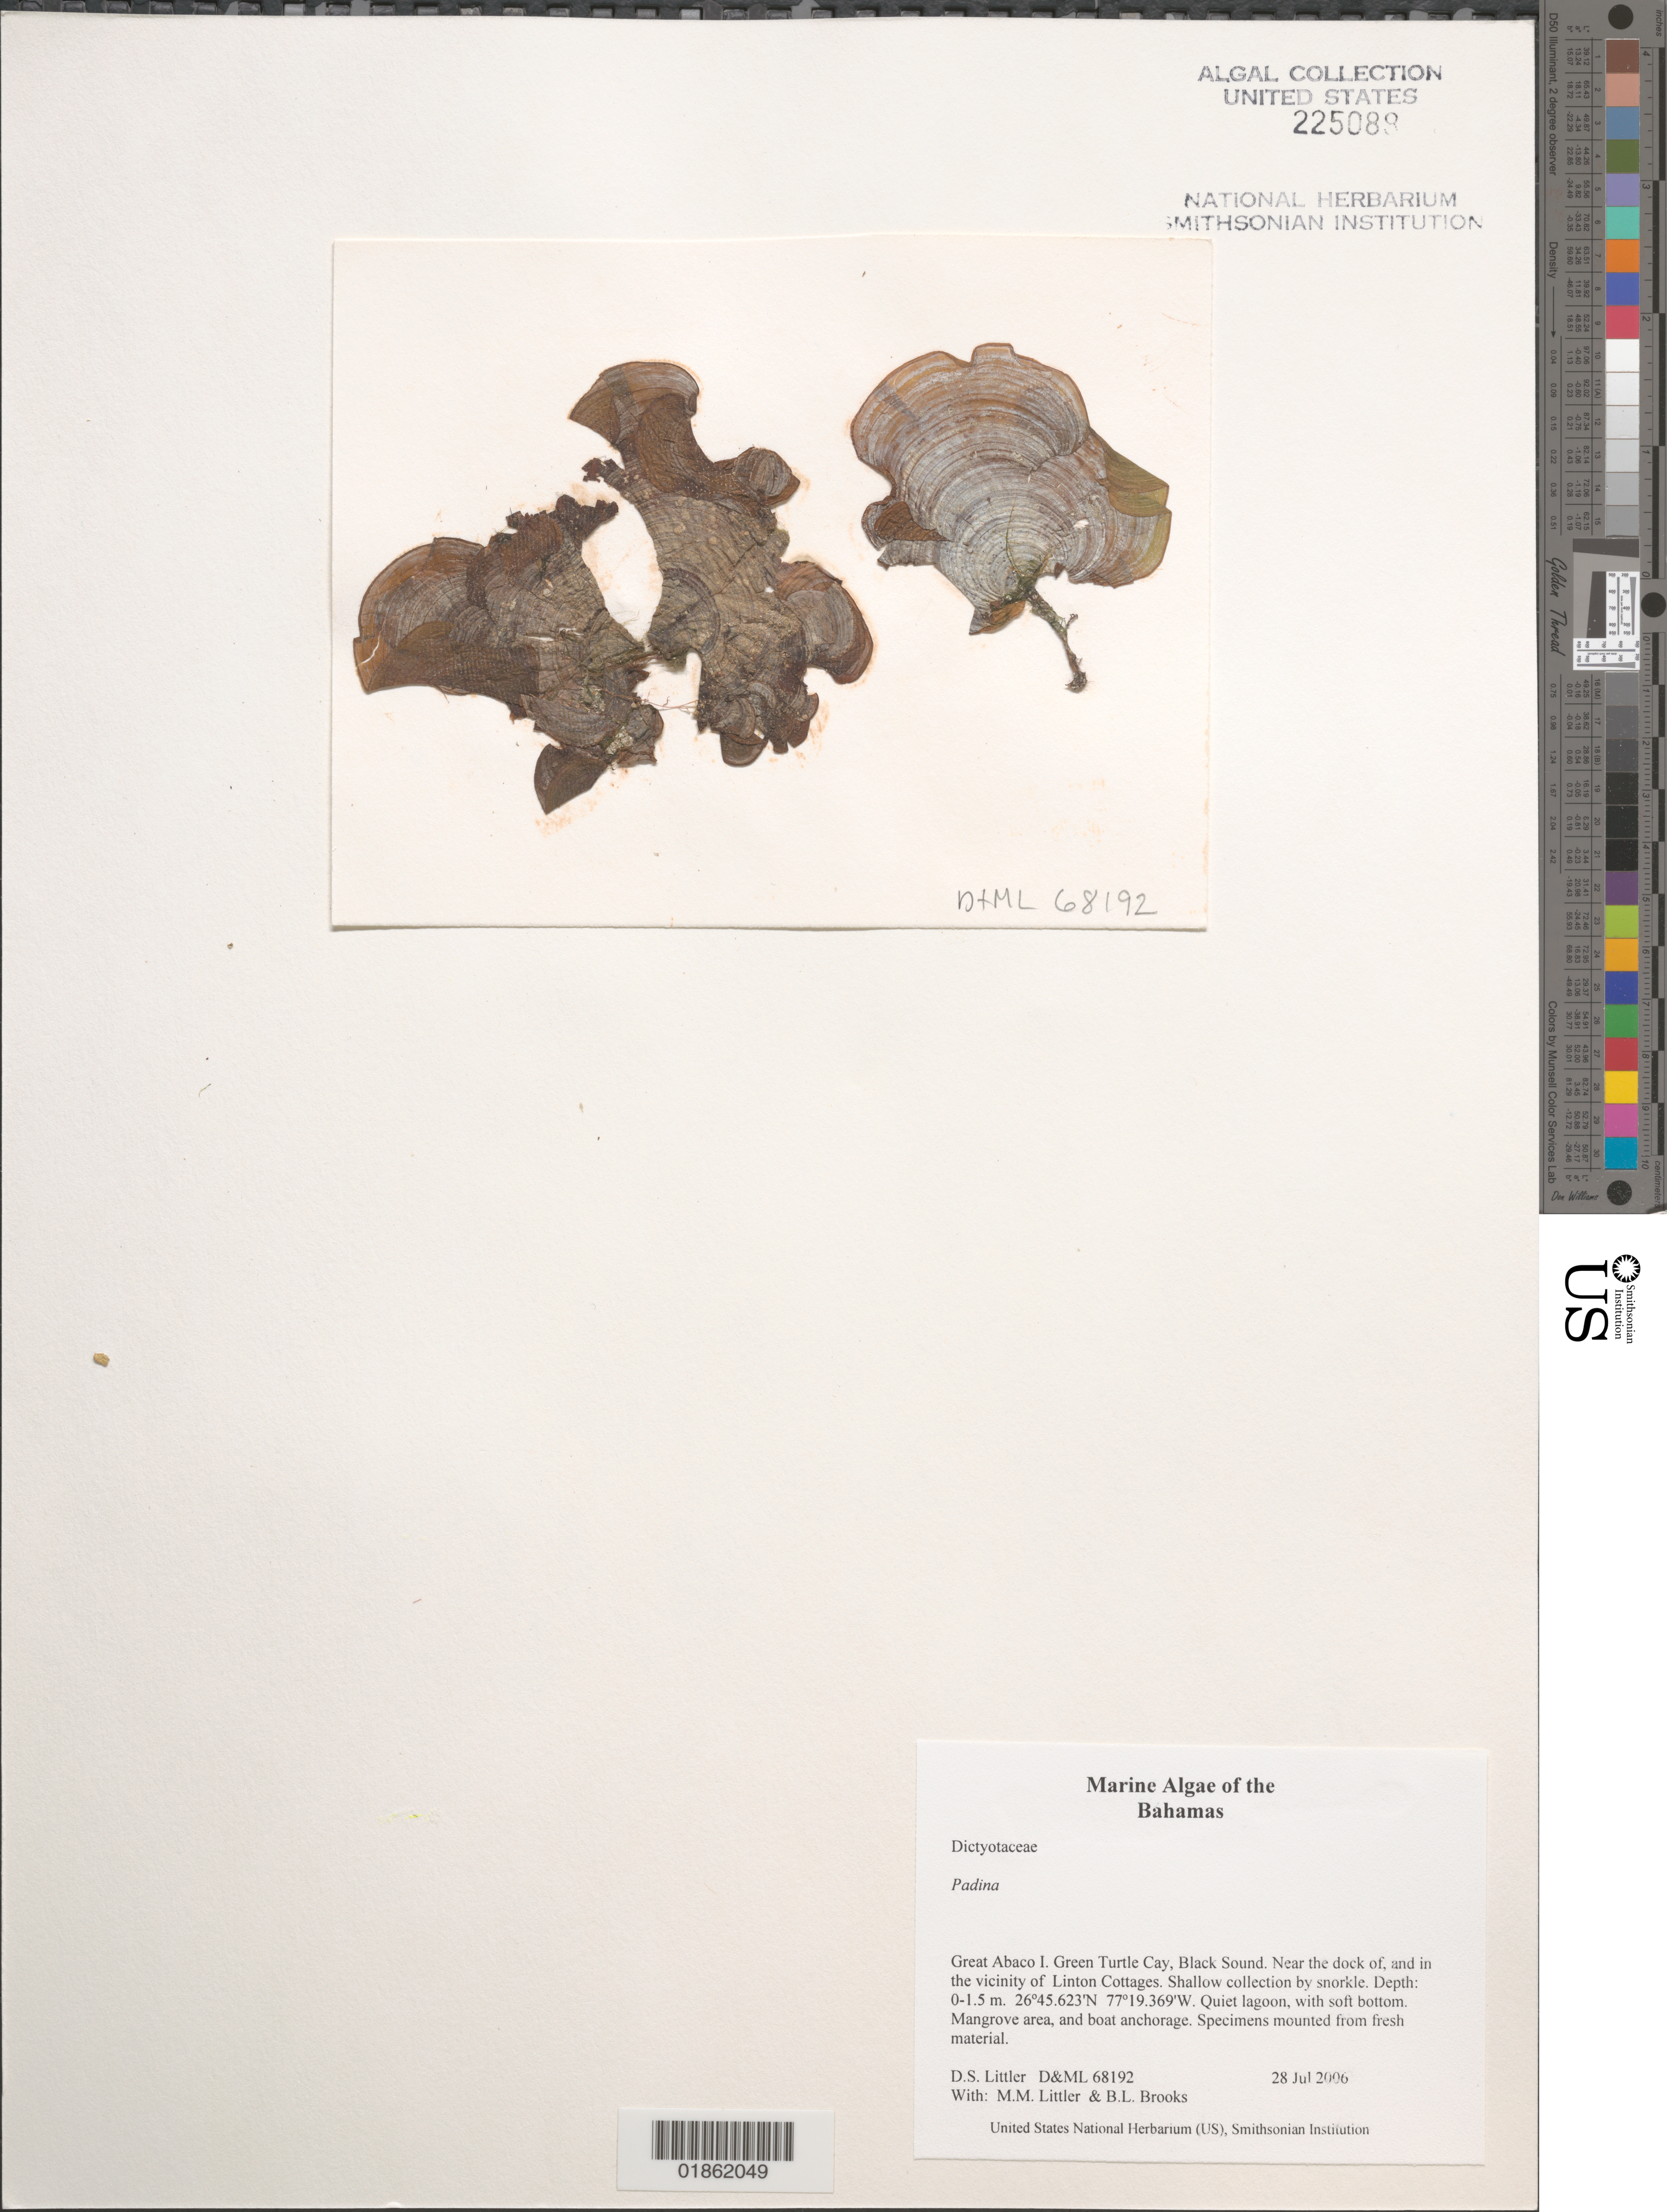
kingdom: Chromista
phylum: Ochrophyta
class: Phaeophyceae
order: Dictyotales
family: Dictyotaceae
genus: Padina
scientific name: Padina sp.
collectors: D. S. Littler, M. M. Littler & B. Lapointe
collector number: D&ML 68192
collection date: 2006-07-28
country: Bahamas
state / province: Hope Town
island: Green Turtle Cay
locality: Abacos. Green Turtle Cay. Black Sound, off Linton Cottages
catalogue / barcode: US 225089